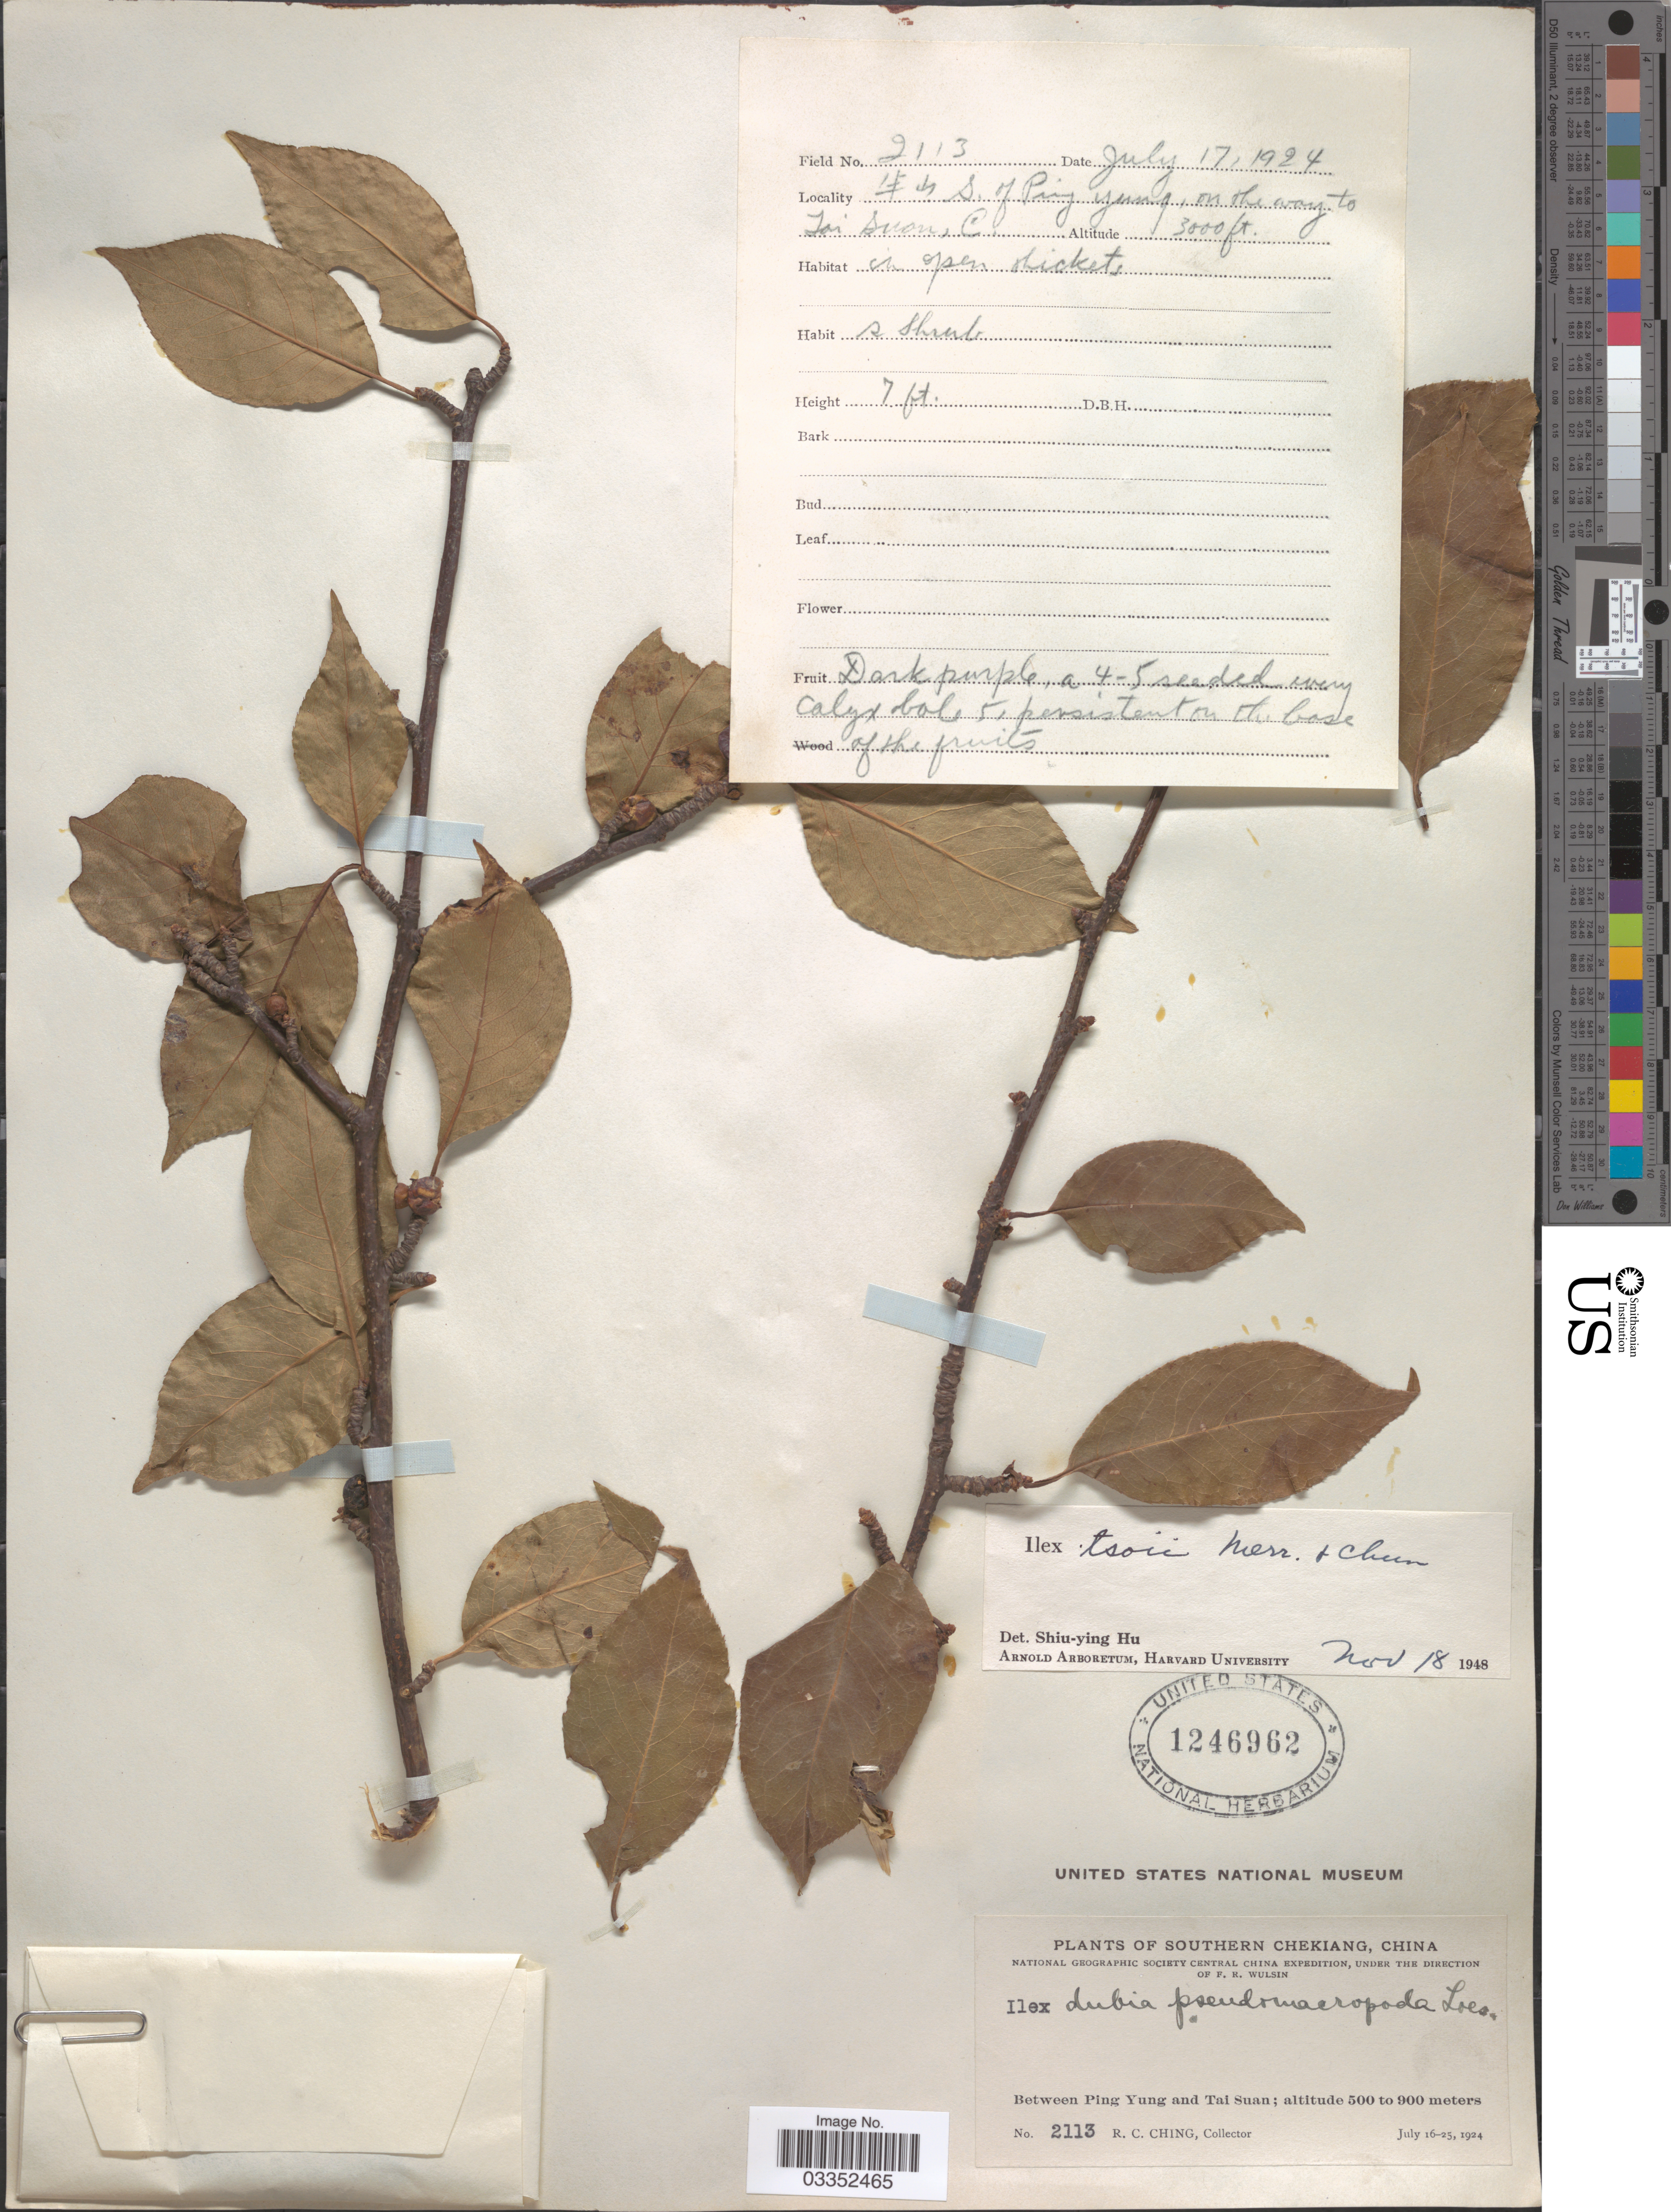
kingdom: Plantae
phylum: Tracheophyta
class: Magnoliopsida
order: Aquifoliales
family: Aquifoliaceae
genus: Ilex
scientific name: Ilex tsoi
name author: Merr. & Chun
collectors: R. C. Ching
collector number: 2113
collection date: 1924-07-17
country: China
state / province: Zhejiang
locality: S. of Ping yung, on the way to Tai Suan, Southern Chongqing.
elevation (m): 914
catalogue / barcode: US 1246962